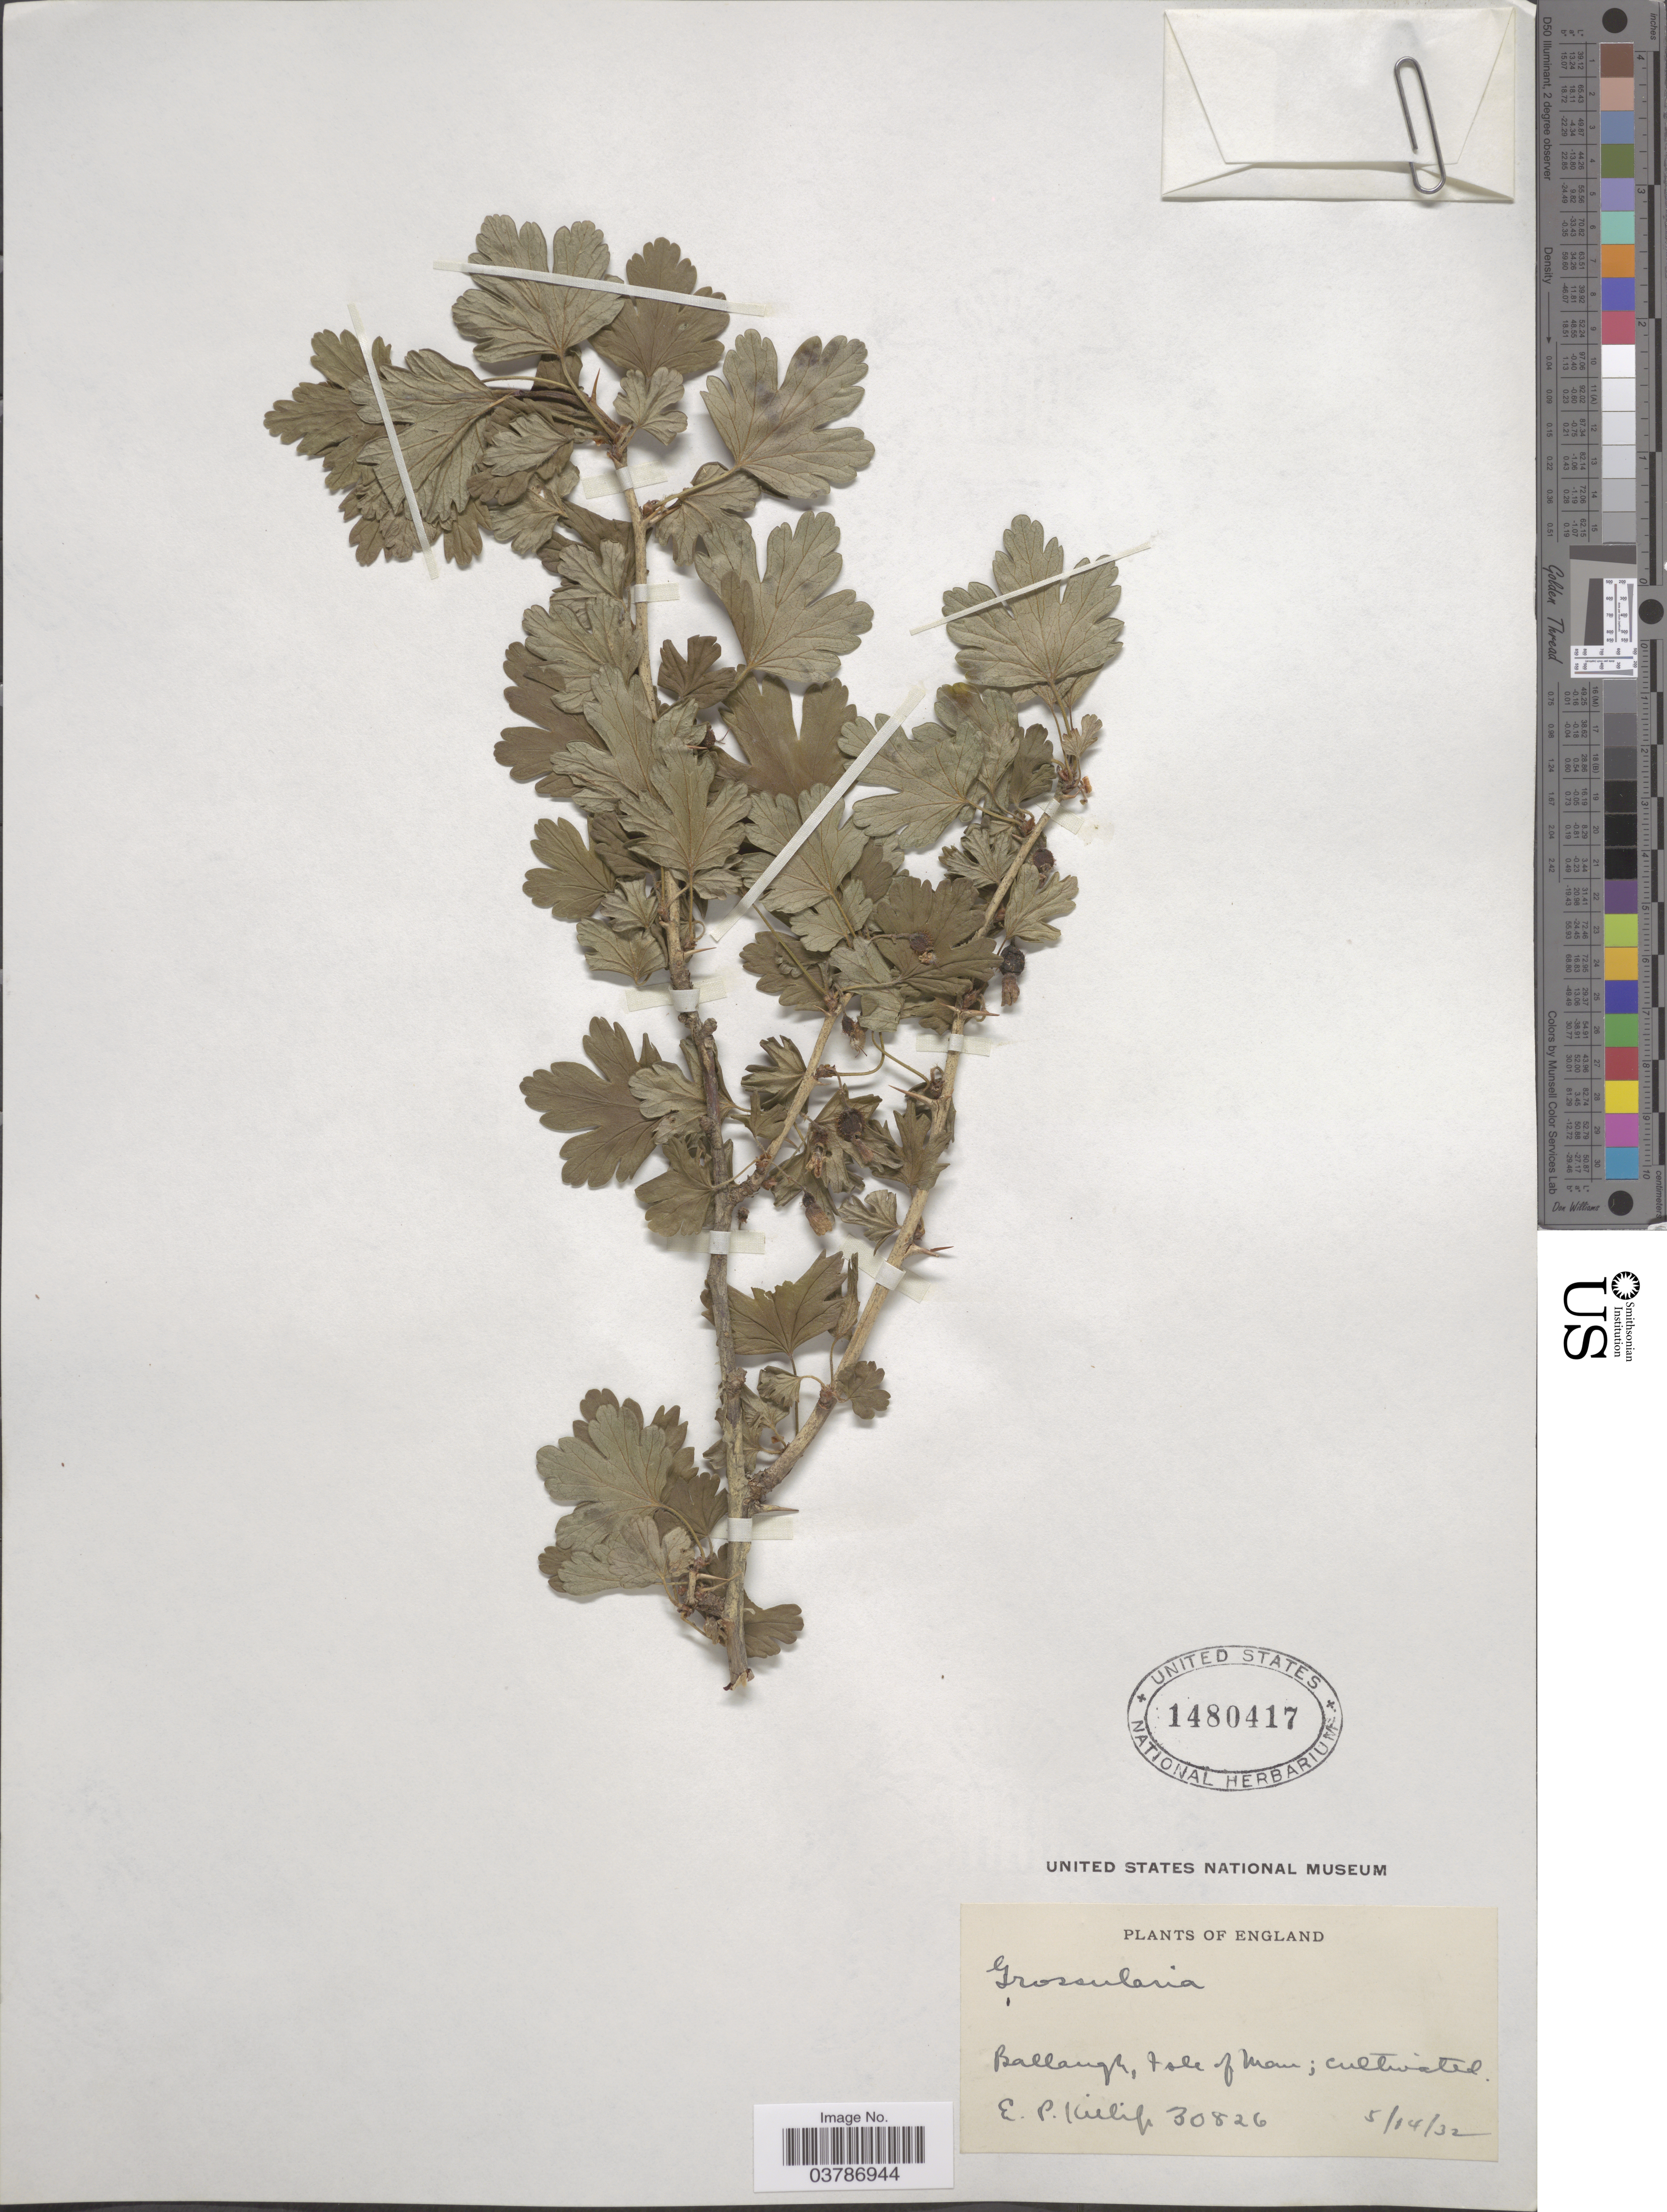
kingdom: Plantae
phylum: Tracheophyta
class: Magnoliopsida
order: Saxifragales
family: Grossulariaceae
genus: Ribes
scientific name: Ribes sp.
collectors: E. P. Killip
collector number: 30826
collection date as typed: Transcribed d/m/y: 14/5/32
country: United Kingdom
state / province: England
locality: Ballaugh, Isle of Man.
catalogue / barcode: US 1480417